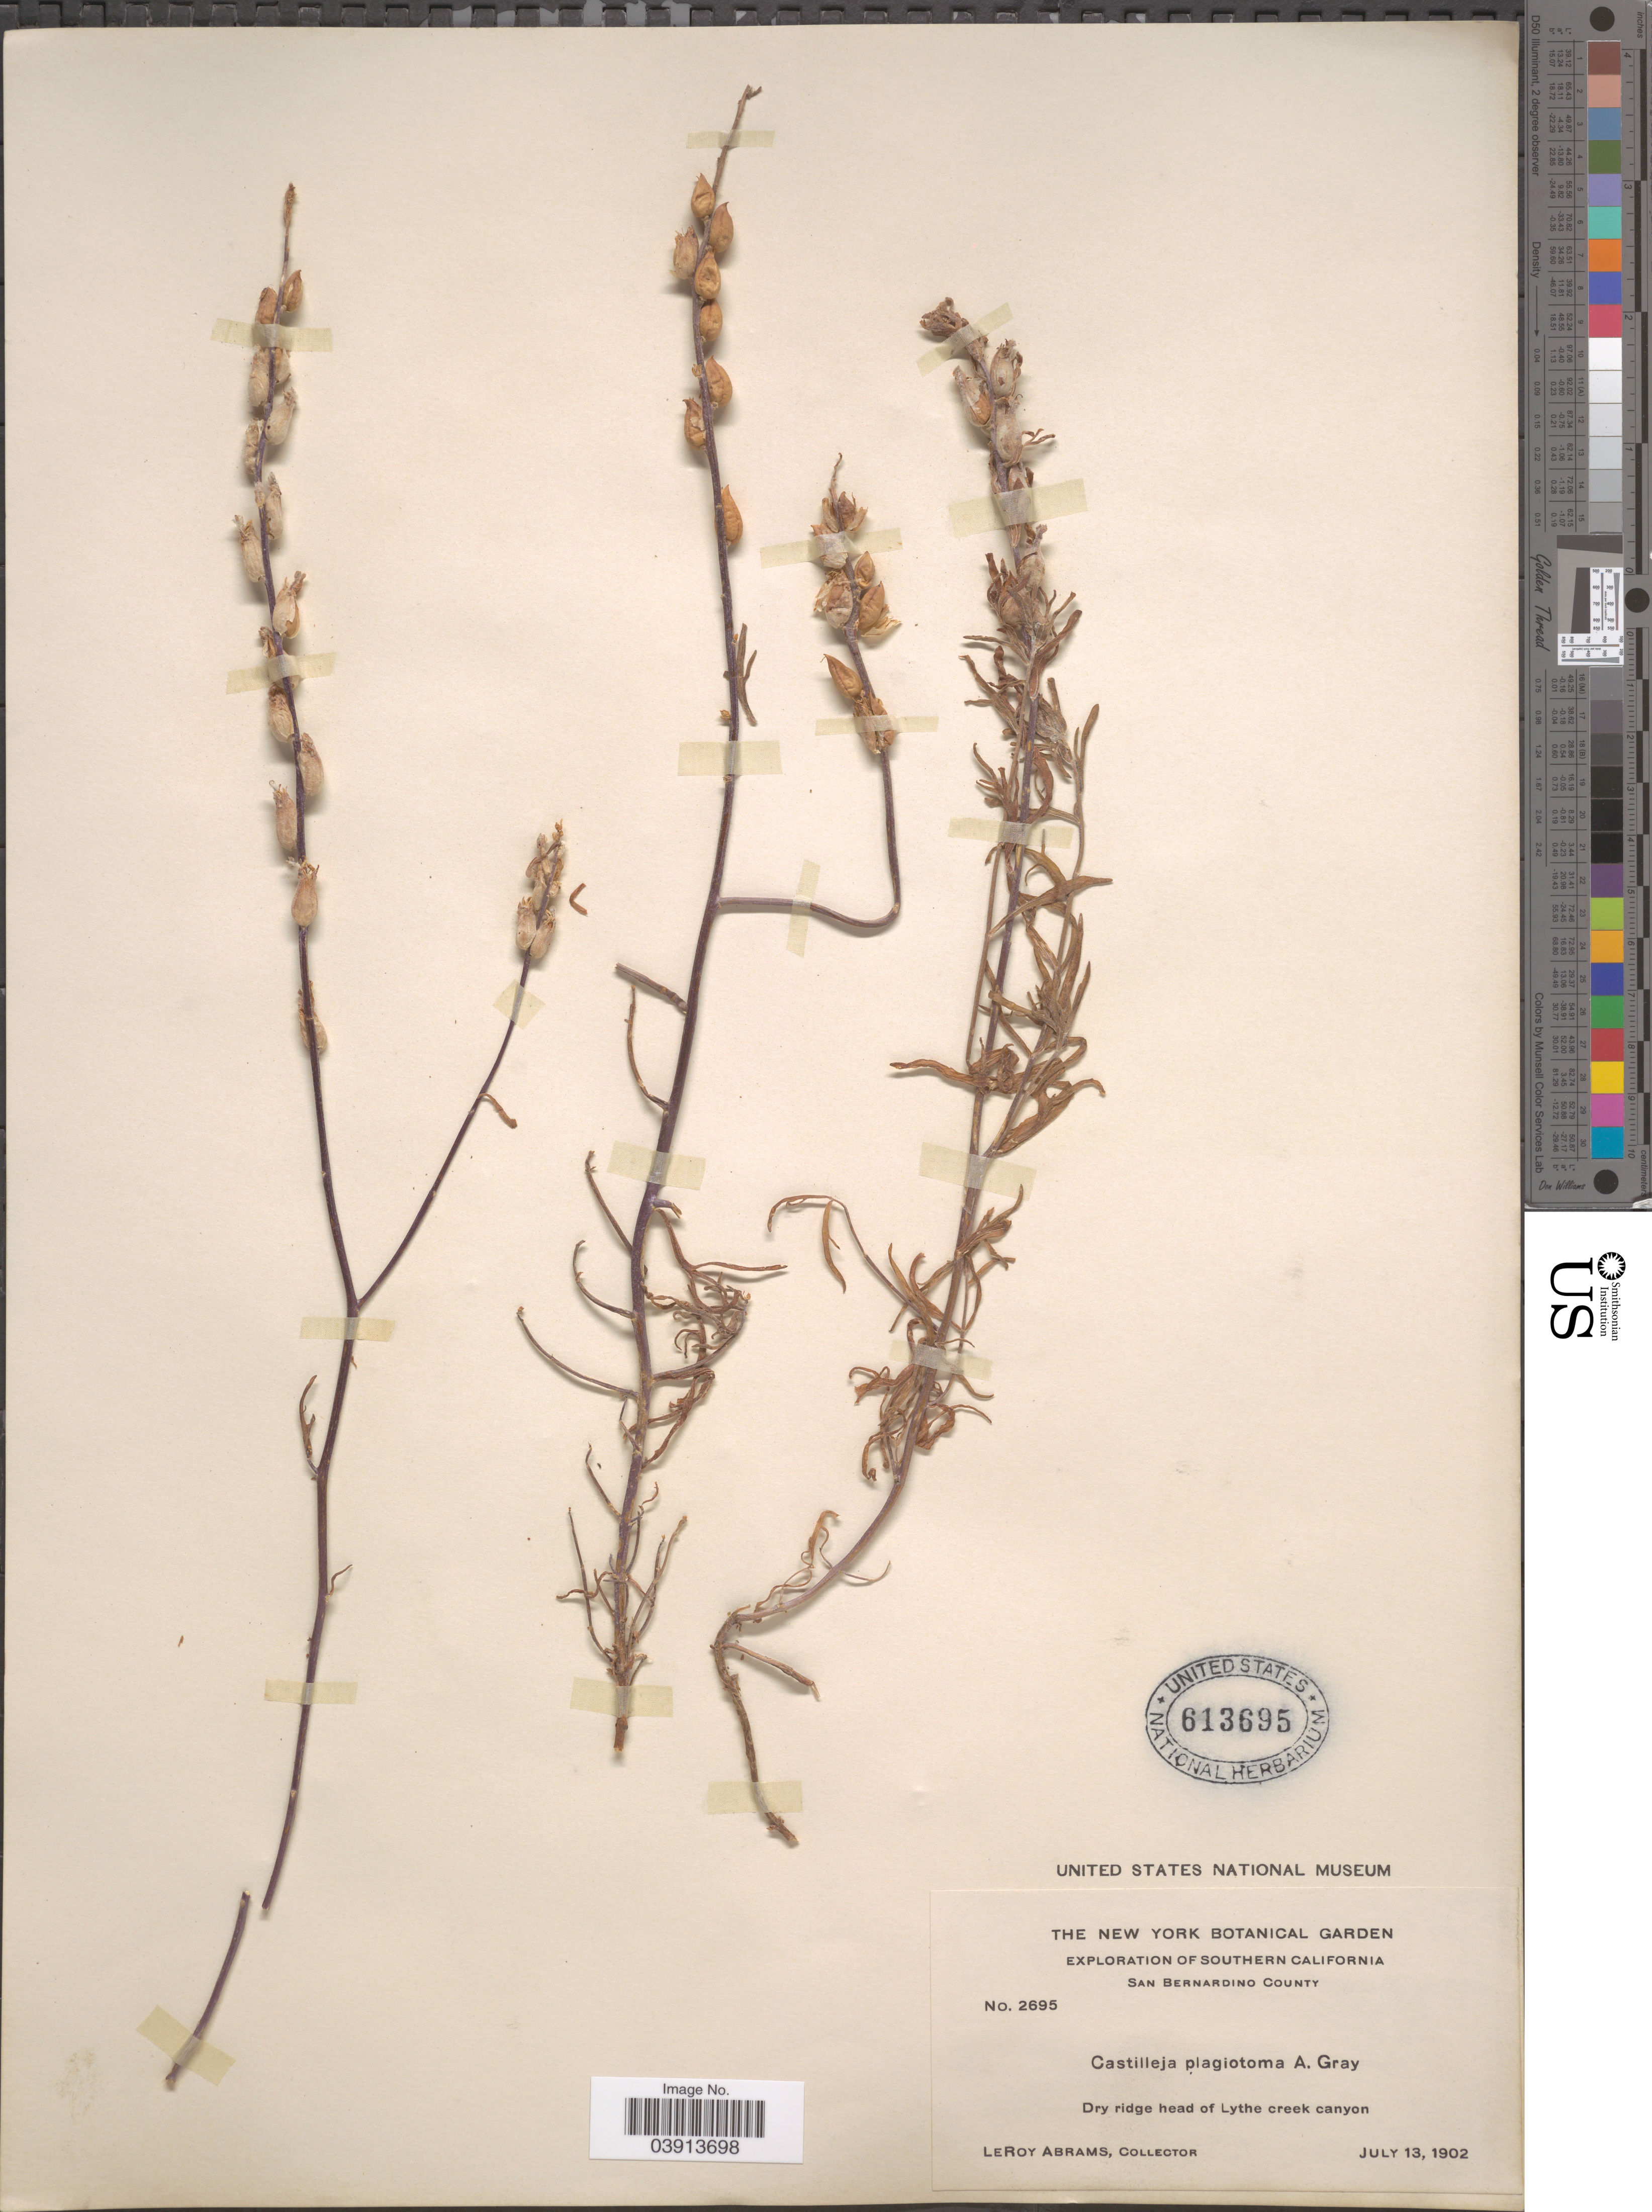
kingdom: Plantae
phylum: Tracheophyta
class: Magnoliopsida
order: Lamiales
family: Orobanchaceae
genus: Castilleja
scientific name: Castilleja plagiotoma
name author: A. Gray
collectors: L. Abrams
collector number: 2695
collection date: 1902-07-13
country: United States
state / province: California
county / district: San Bernardino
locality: Southern California. San Bernardino County. Dry ridge head of Lythe creek canyon.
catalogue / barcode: US 613695